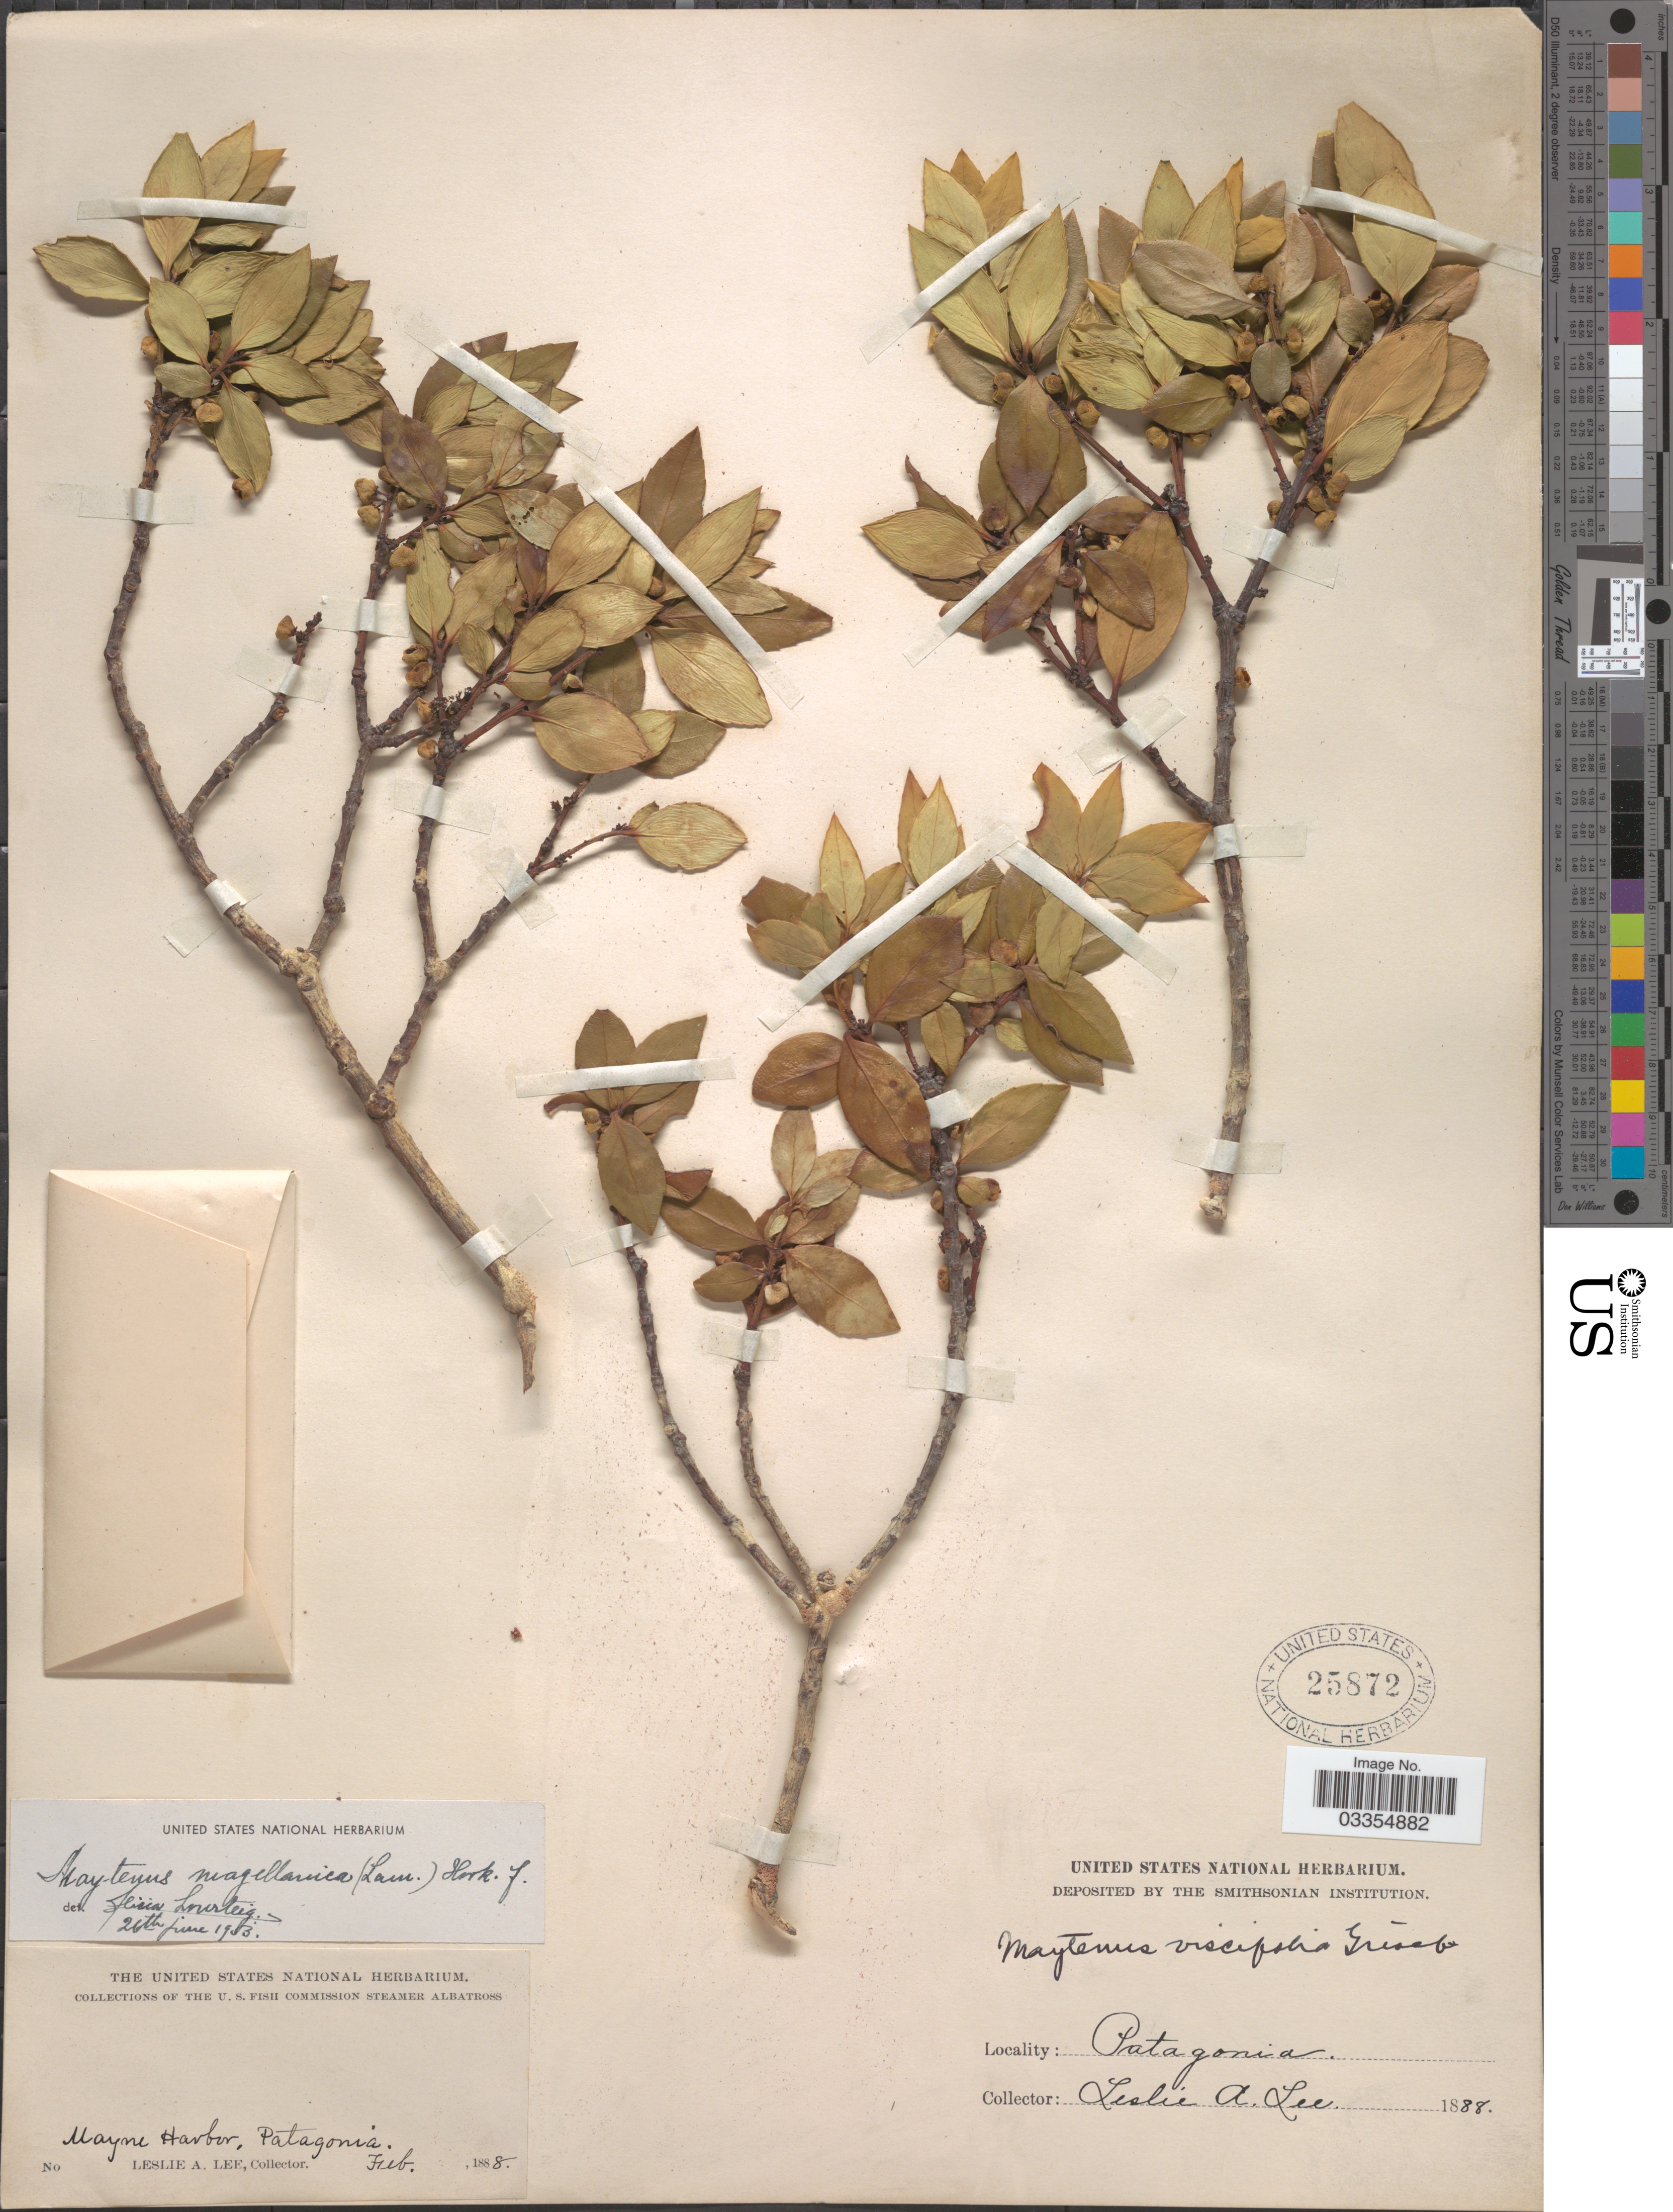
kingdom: Plantae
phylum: Tracheophyta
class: Magnoliopsida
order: Celastrales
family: Celastraceae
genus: Maytenus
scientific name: Maytenus magellanica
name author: (Lam.) Hook. f.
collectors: L. Lee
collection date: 1888-02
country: Chile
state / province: Magallanes y de la Antártica Chilena (XII)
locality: Mayne Harbor, Patagonia.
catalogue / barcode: US 25872